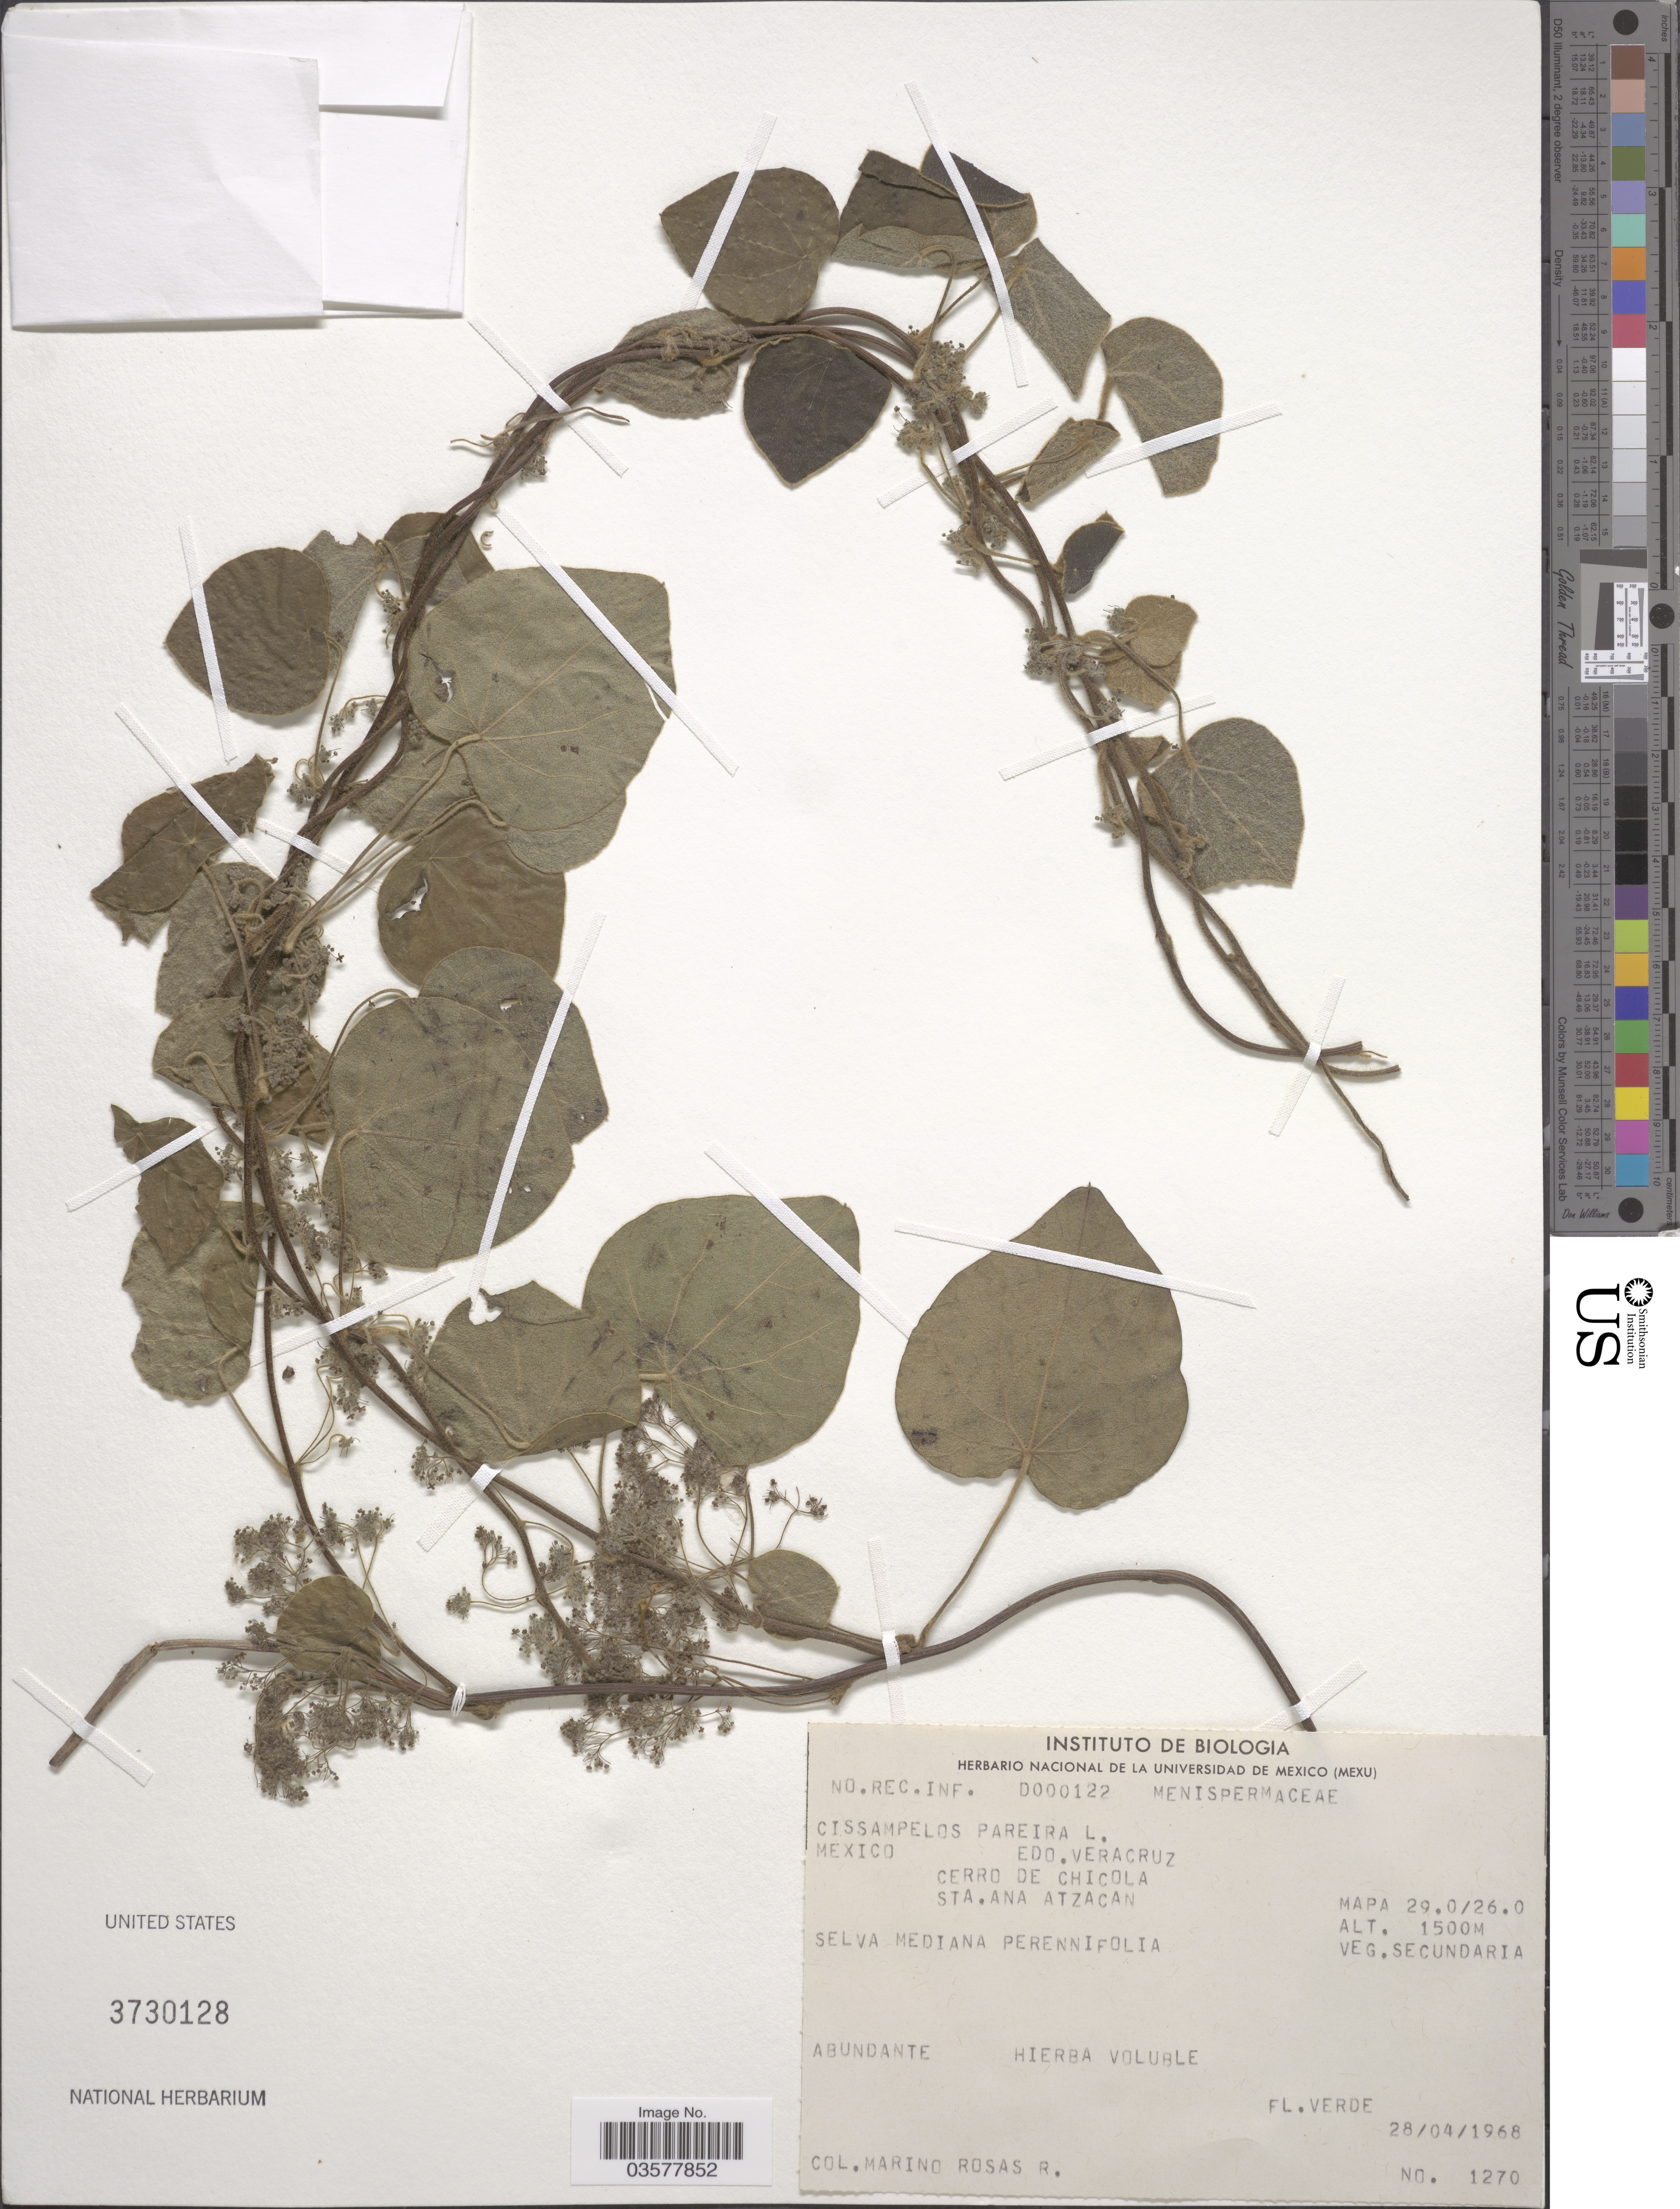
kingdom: Plantae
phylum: Tracheophyta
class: Magnoliopsida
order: Ranunculales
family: Menispermaceae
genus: Cissampelos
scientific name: Cissampelos pareira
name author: L.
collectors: M. Rosas R.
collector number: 1270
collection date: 1968-04-28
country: Mexico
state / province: Veracruz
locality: Edo Veracruz. Cerro de Chicola. Sta. Ana Atzacan. Mapa 29.0/26.0.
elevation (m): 1500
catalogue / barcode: US 3730128